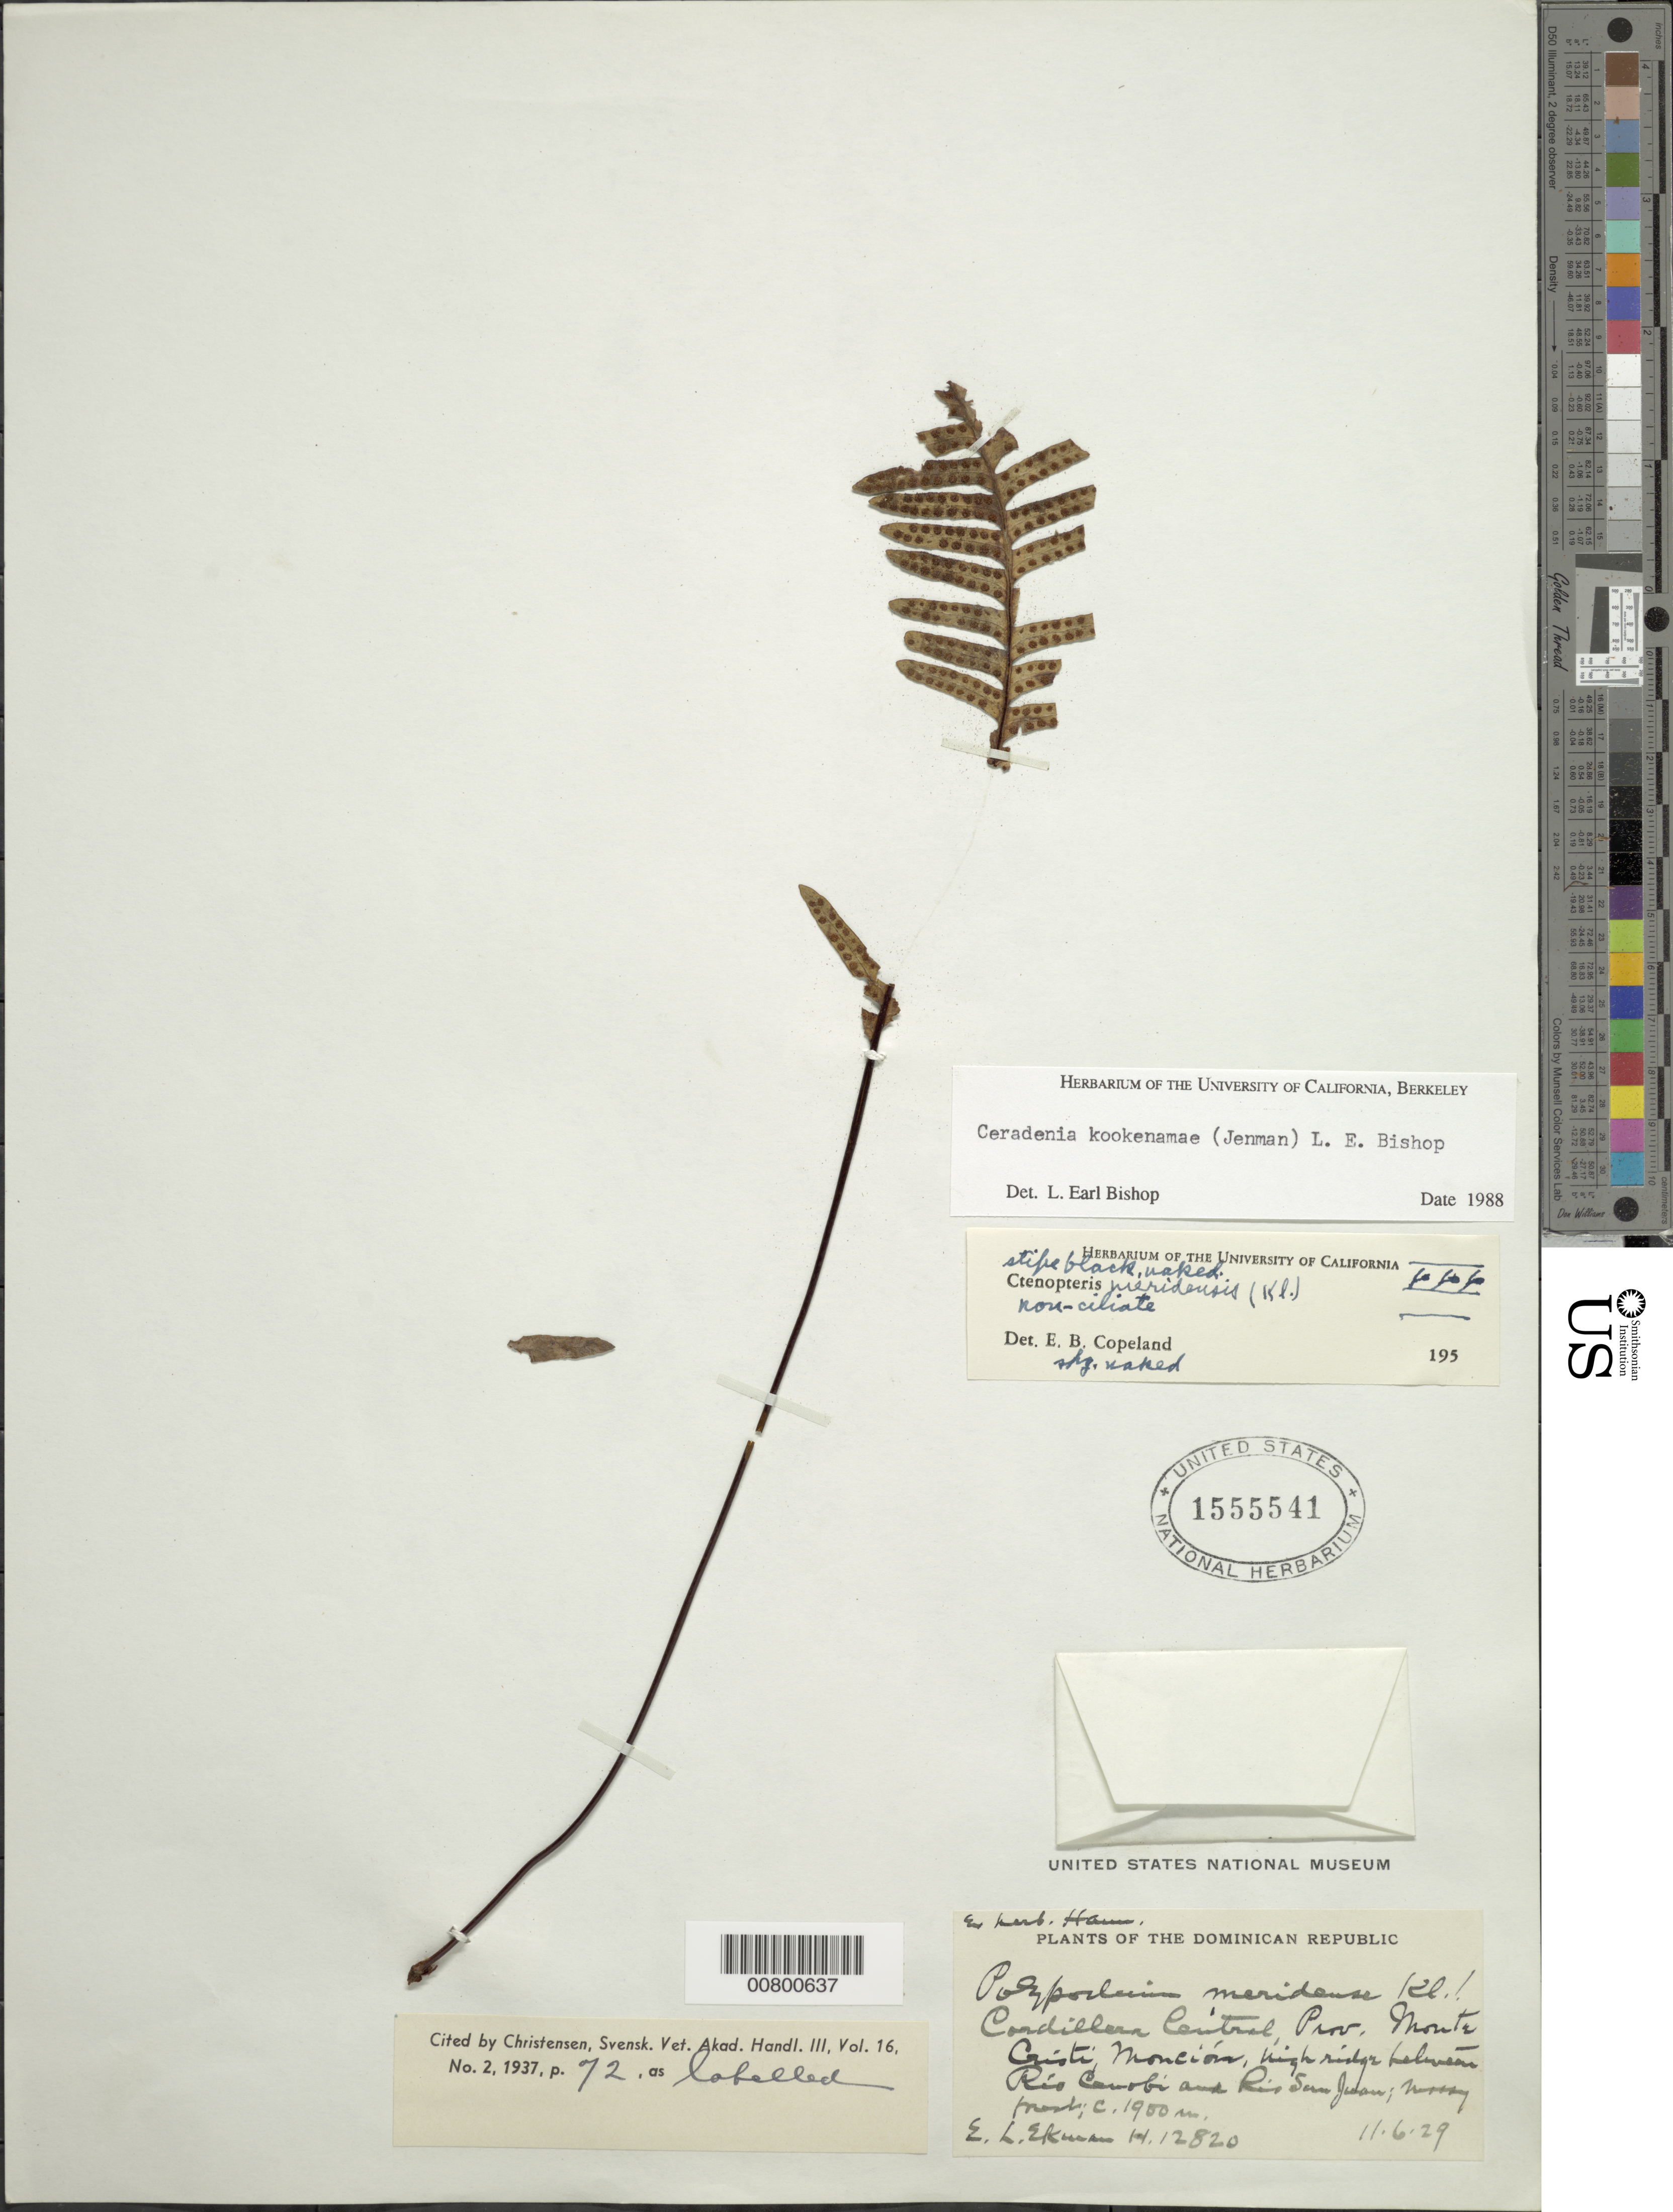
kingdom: Plantae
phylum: Tracheophyta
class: Polypodiopsida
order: Polypodiales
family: Polypodiaceae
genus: Ceradenia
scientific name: Ceradenia kookenamae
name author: (Jenman) L.E. Bishop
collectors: E. L. Ekman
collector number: H 12820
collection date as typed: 11 Jun 1929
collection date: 1929-06-11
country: Dominican Republic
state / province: Monte Cristi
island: Hispaniola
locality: Cordillera Central, Monción, between rio Cenobi and rio San Juan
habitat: High ridge, mossy forest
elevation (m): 1900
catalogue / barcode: US 1555541